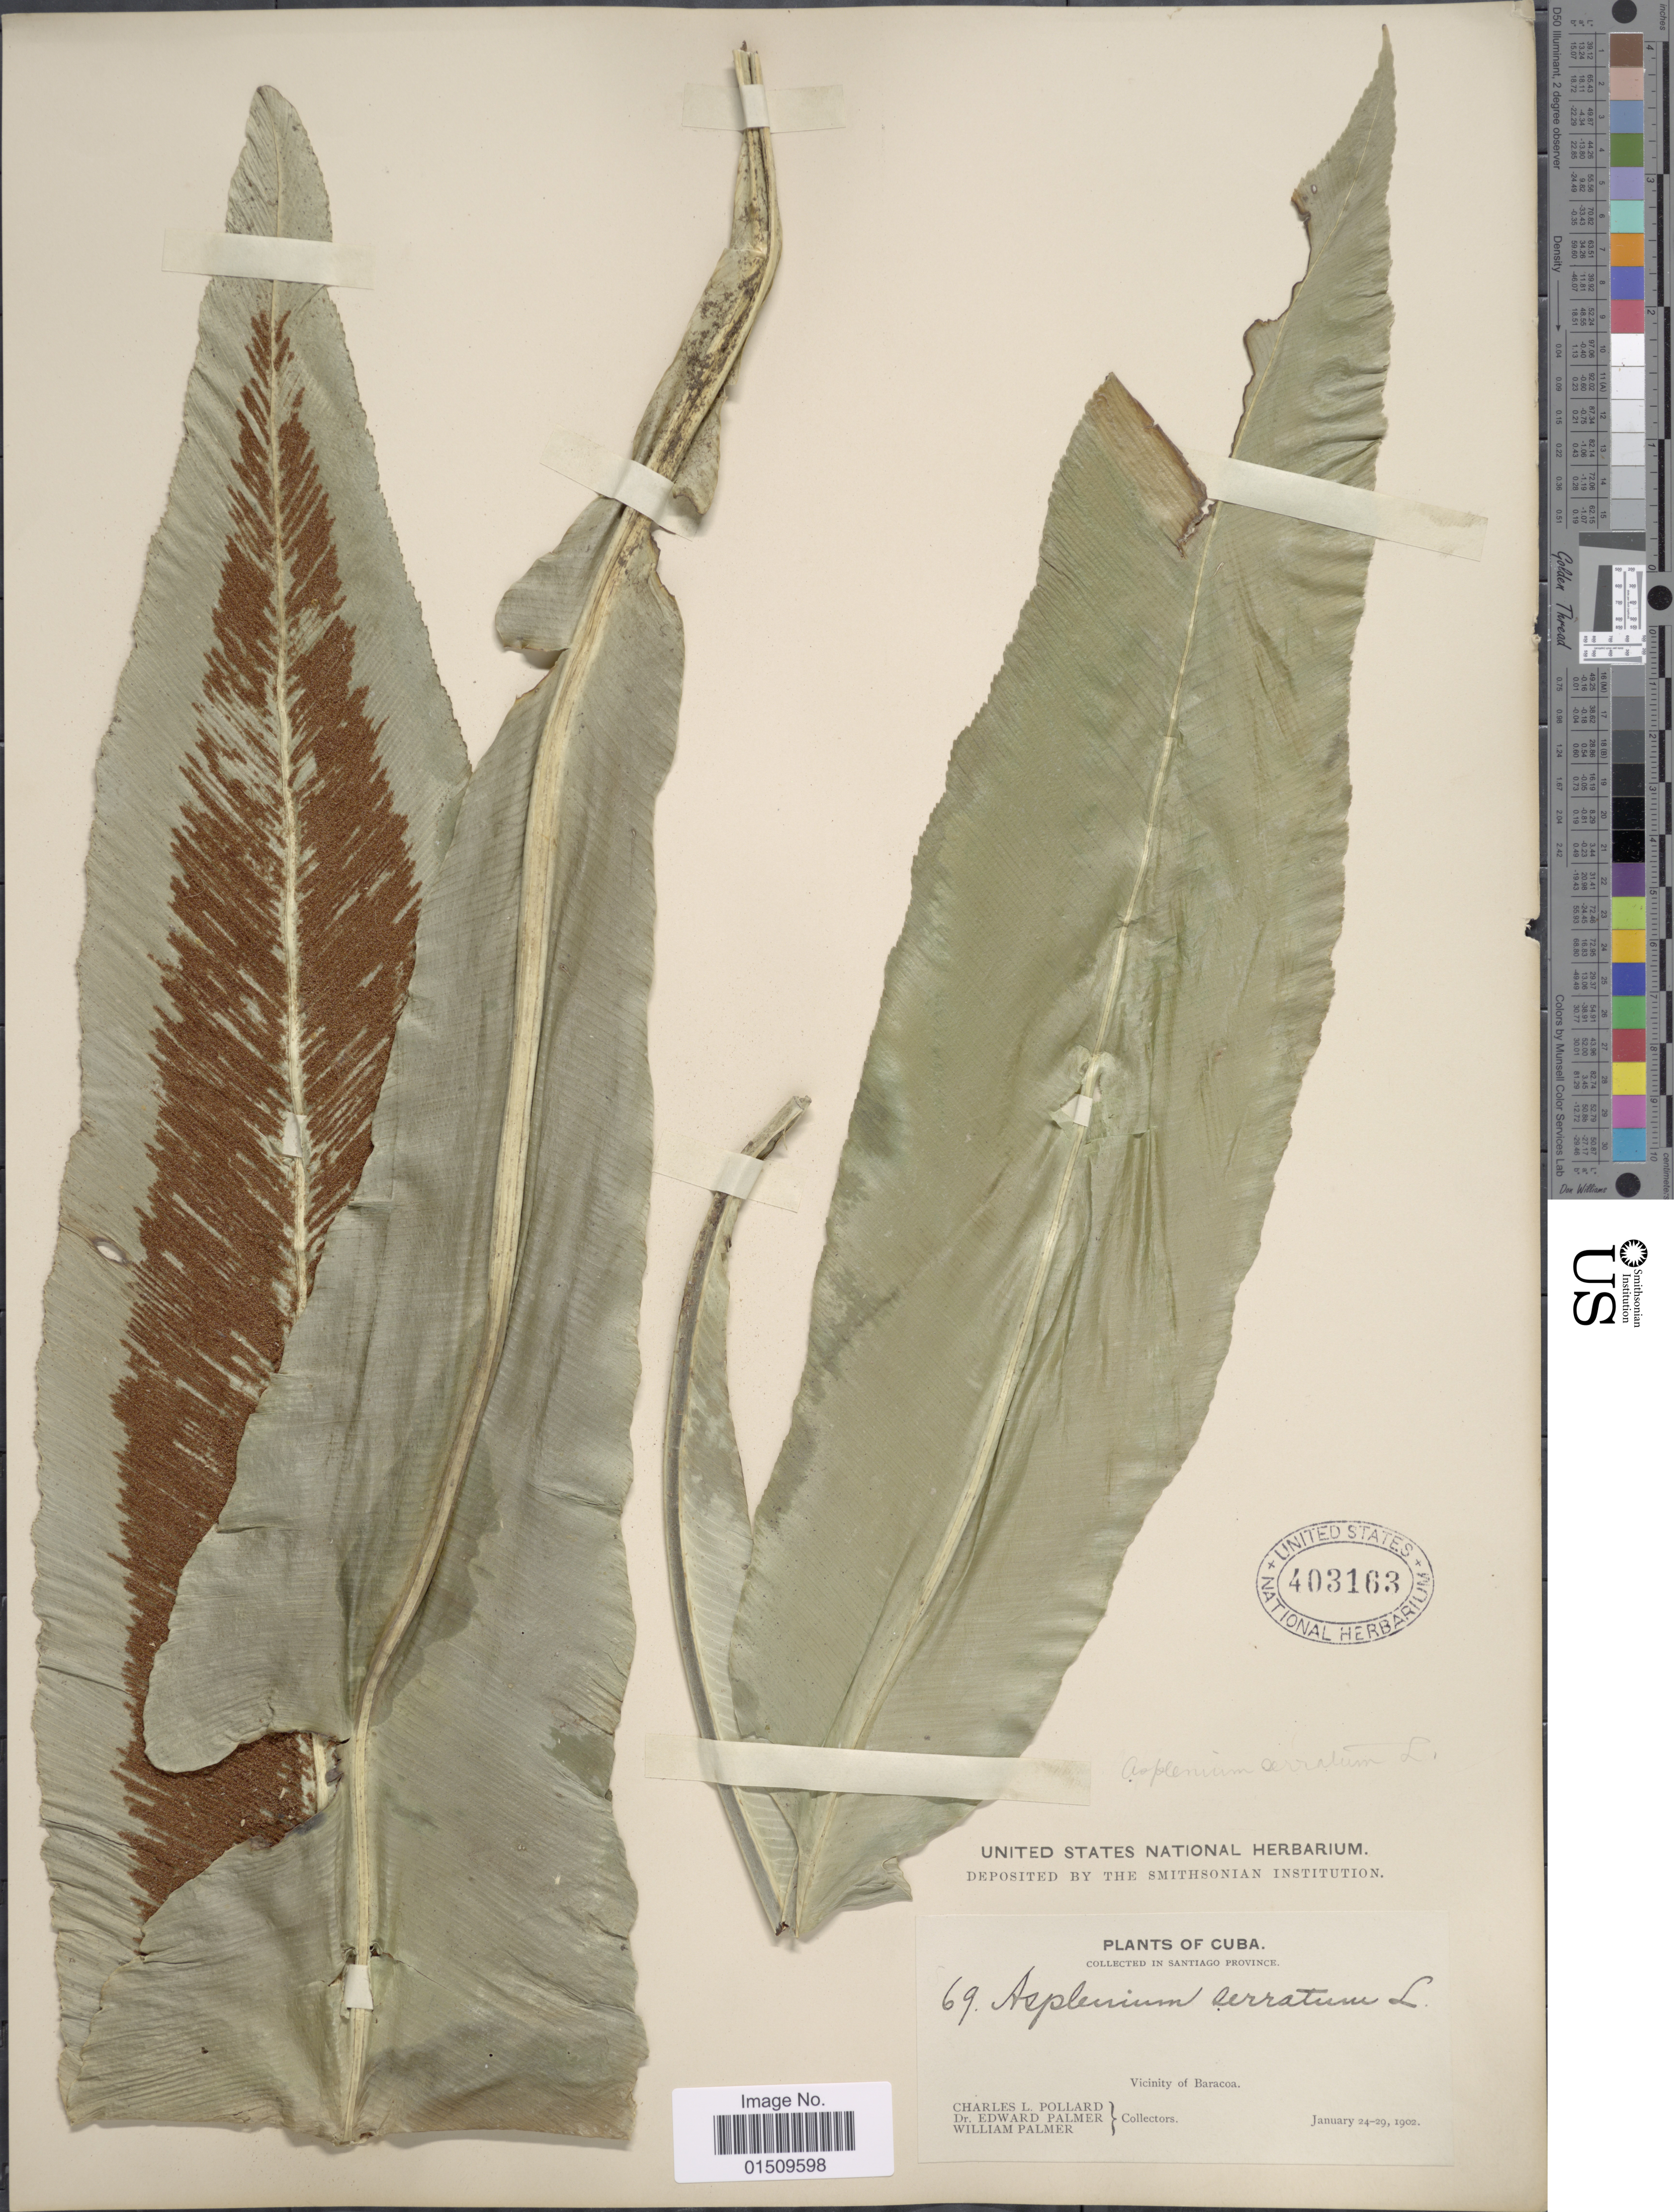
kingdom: Plantae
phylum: Tracheophyta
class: Polypodiopsida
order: Polypodiales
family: Aspleniaceae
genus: Asplenium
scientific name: Asplenium serratum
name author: L.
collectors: C. L. Pollard, E. Palmer & W. Palmer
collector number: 69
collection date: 1902-01-24/1902-01-29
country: Cuba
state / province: Santiago de Cuba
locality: Cuba, Vicinity of Baracoa.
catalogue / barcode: US 403163